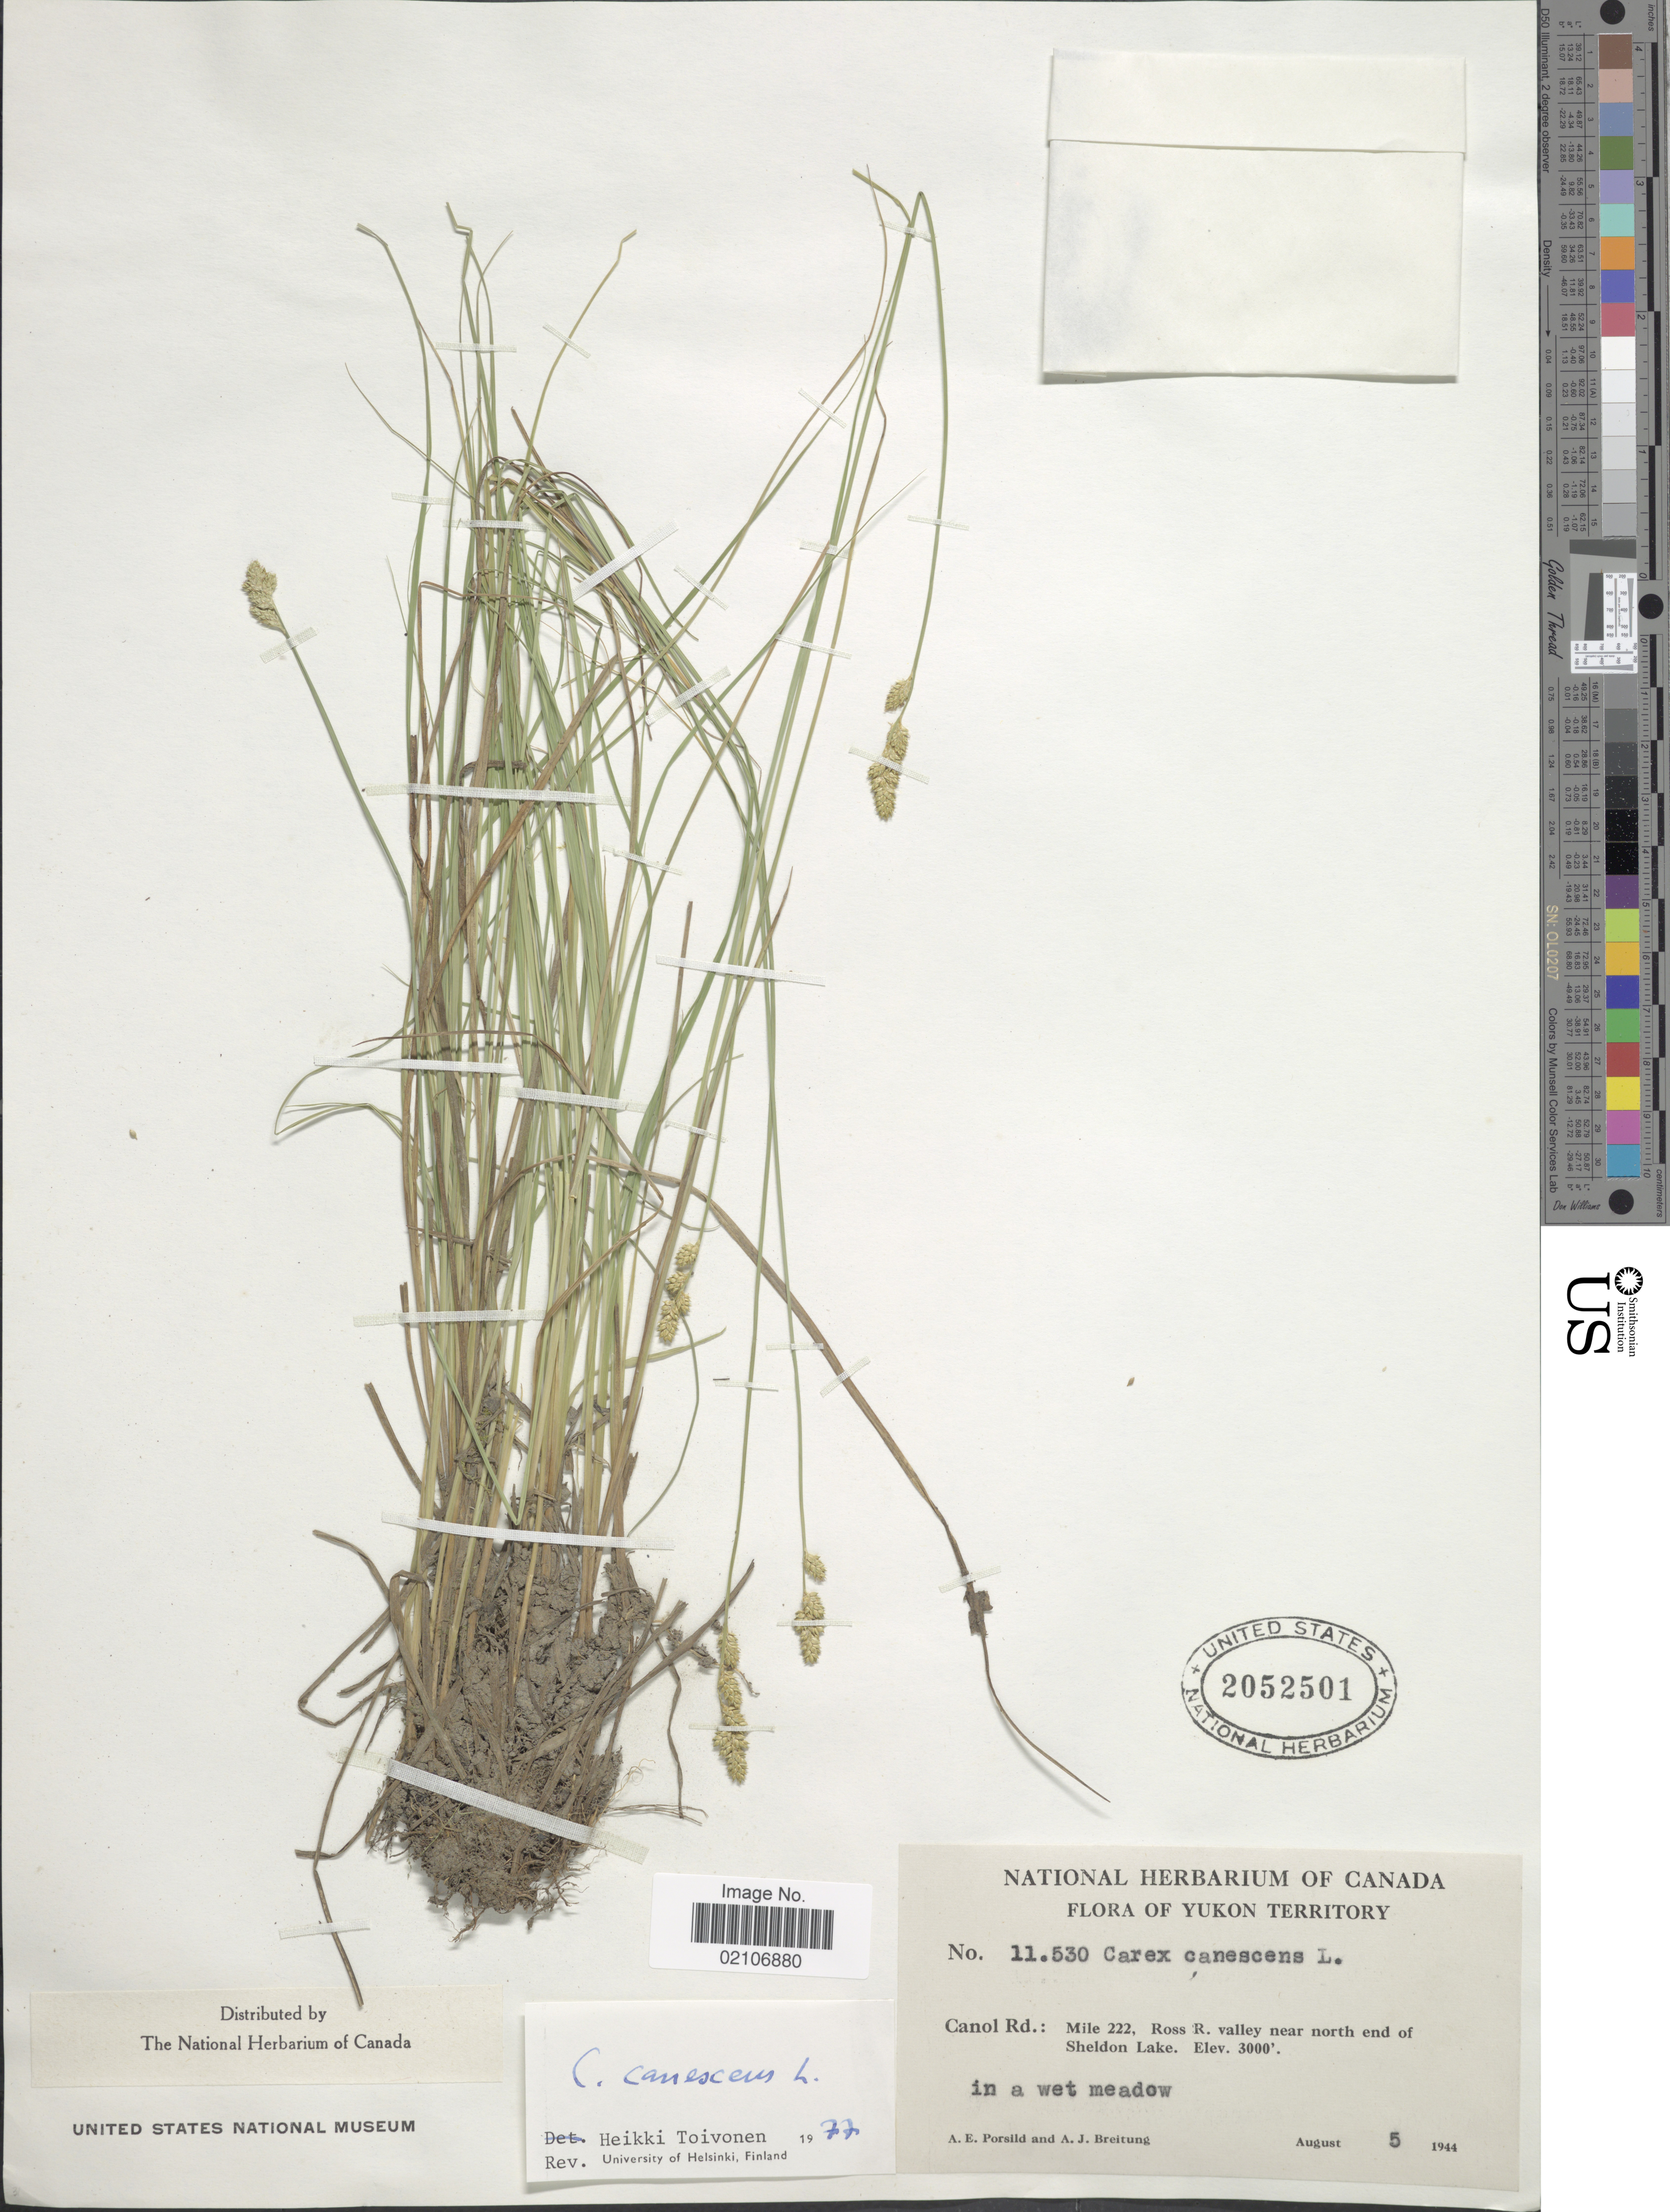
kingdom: Plantae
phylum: Tracheophyta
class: Liliopsida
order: Poales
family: Cyperaceae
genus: Carex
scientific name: Carex canescens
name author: L.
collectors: A. E. Porsild & A. Breitung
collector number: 11530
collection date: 1944-08-05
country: Canada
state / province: Yukon Territory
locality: Yukon Territory, Canol Rd.: Mile 222, Ross R. valley near north end of Sheldon Lake.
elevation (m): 914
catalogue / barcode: US 2052501